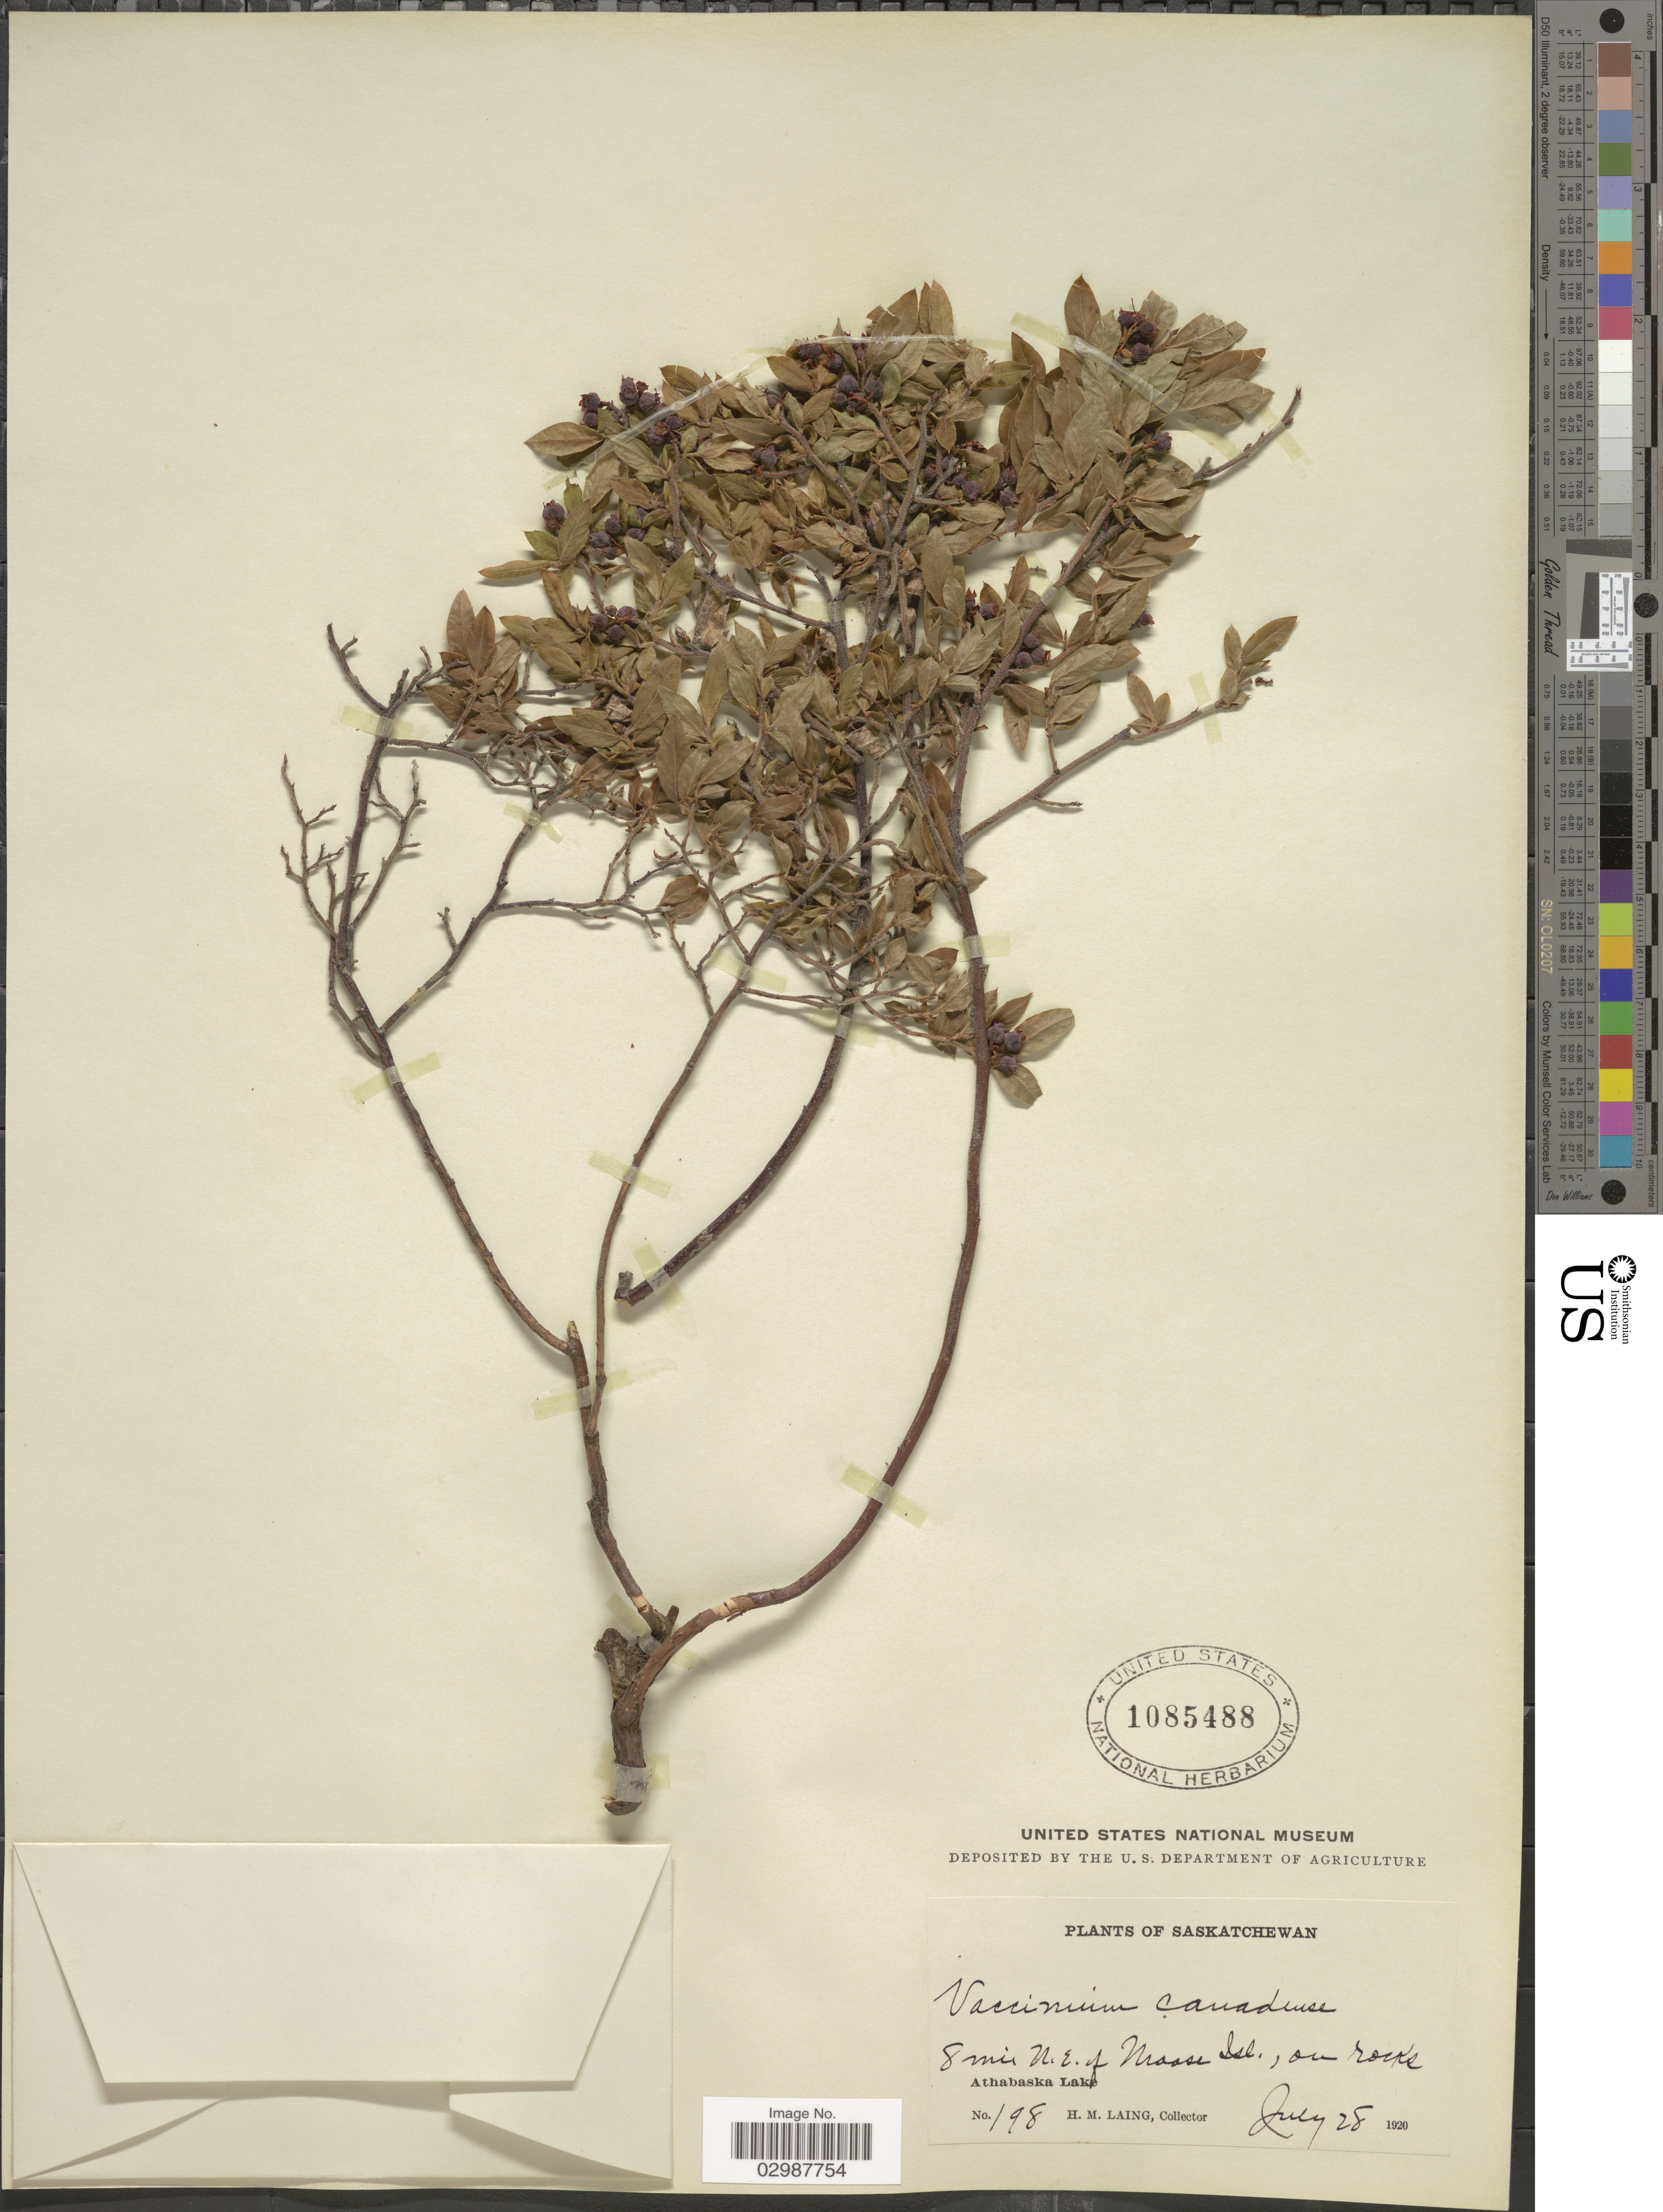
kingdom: Plantae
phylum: Tracheophyta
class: Magnoliopsida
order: Ericales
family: Ericaceae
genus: Vaccinium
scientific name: Vaccinium canadense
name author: Kalm ex Richardson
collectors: H. Laing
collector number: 198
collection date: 1920-07-28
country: Canada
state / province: Saskatchewan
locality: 8 mi. N.E. of Moose Isl., on rocks. Athabaska Lake.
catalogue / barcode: US 1085488